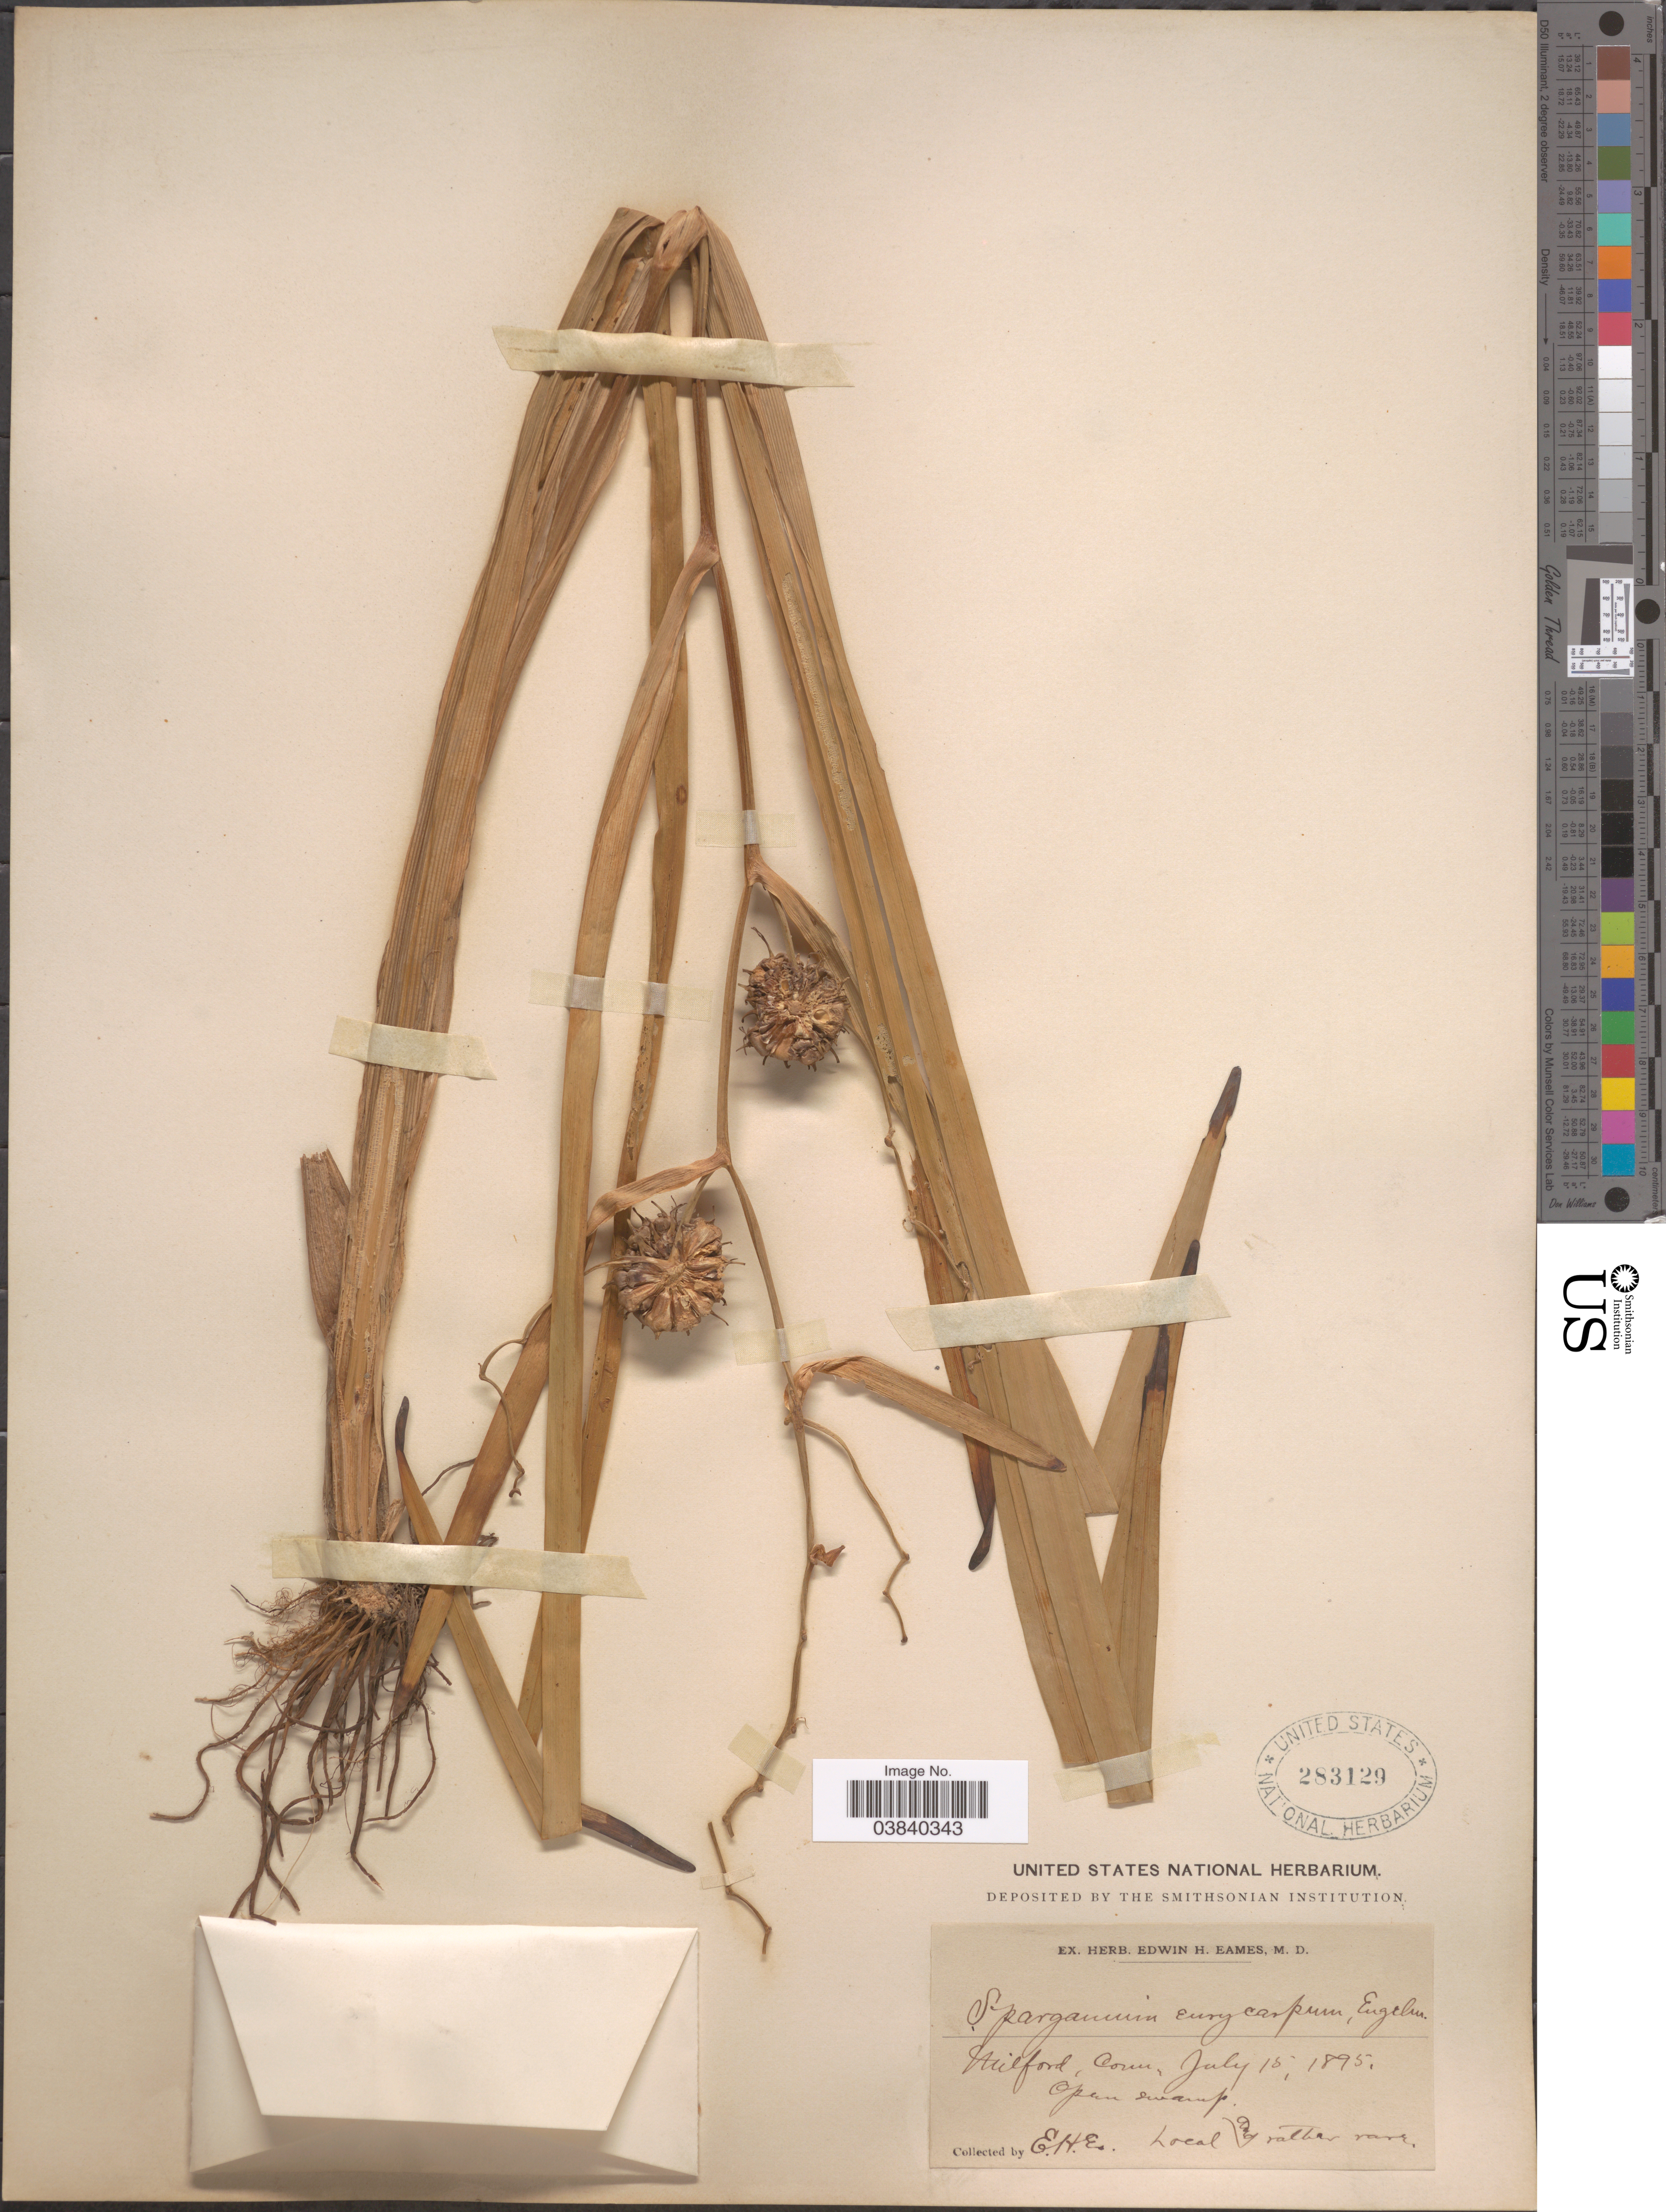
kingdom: Plantae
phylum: Tracheophyta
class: Liliopsida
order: Poales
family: Typhaceae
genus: Sparganium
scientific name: Sparganium eurycarpum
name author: Engelm.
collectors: E. H. Eames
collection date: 1895-07-15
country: United States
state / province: Connecticut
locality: Milford.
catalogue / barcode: US 283129